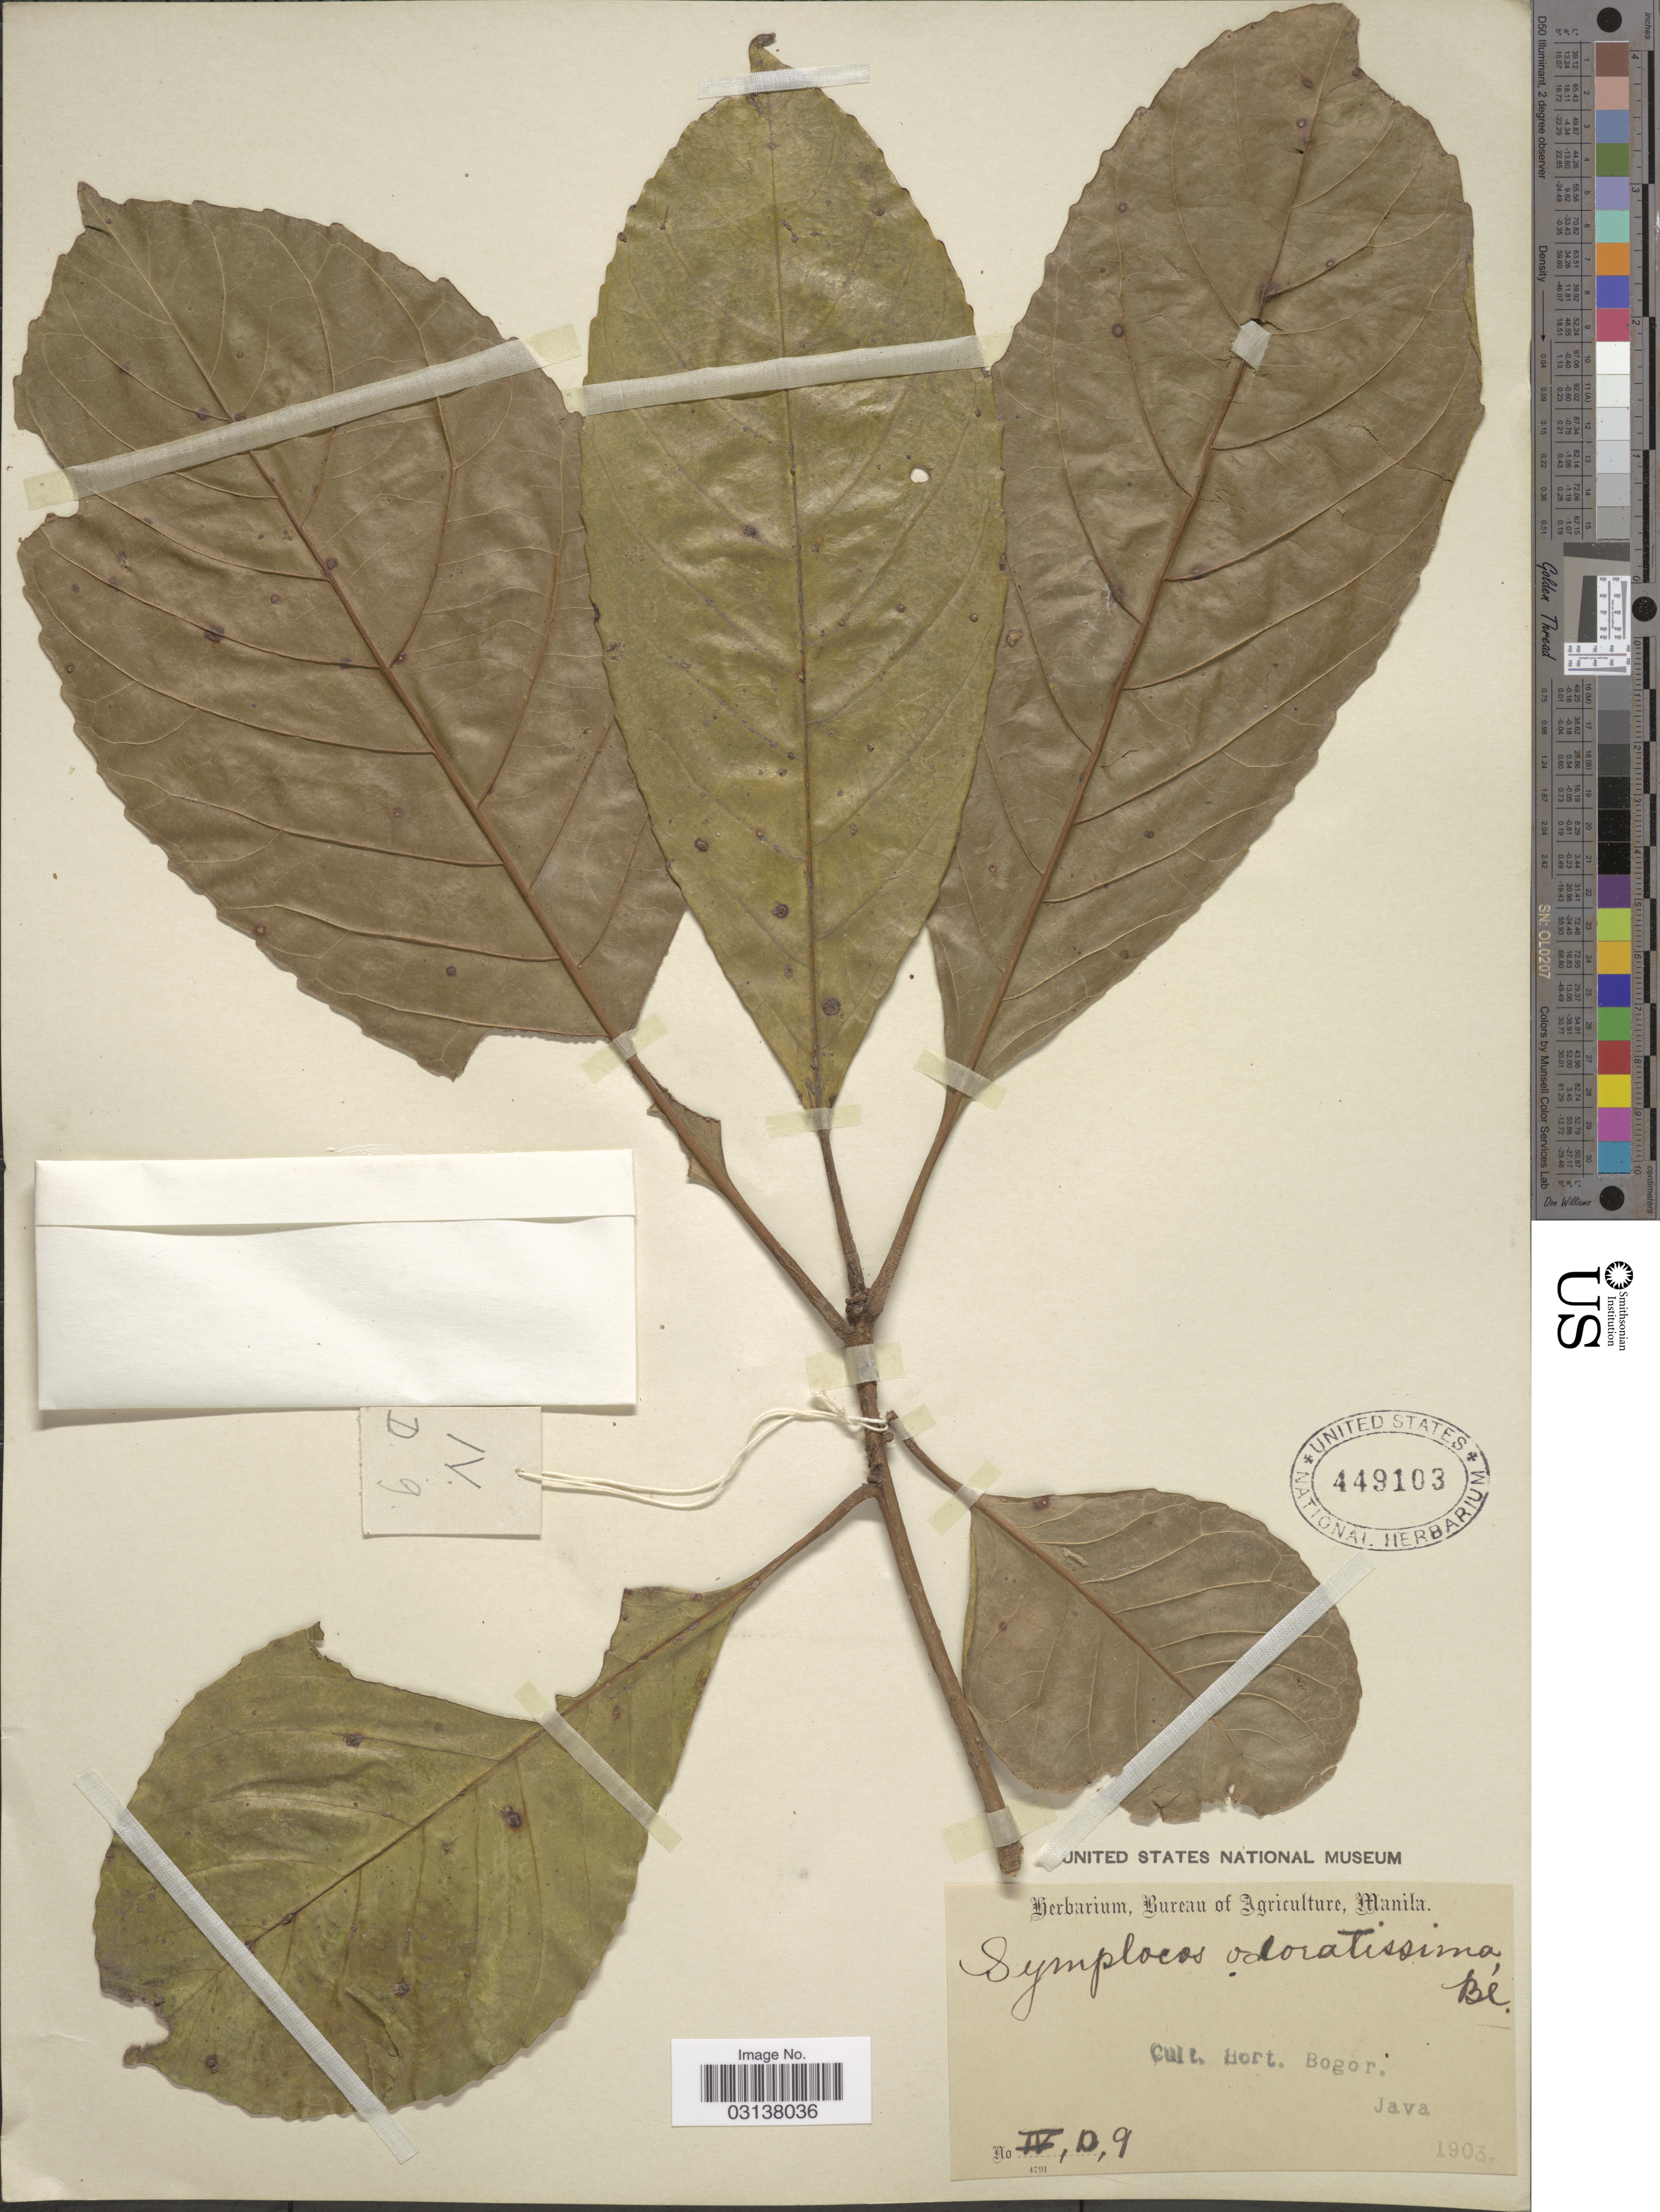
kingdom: Plantae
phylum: Tracheophyta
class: Magnoliopsida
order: Ericales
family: Symplocaceae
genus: Symplocos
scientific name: Symplocos odoratissima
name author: (Blume) Choisy ex Zoll.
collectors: Ex herb. Bureau of Agriculture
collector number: IV,D,9*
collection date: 1903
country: Indonesia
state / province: Java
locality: Cult. Hort. Bogor, Java.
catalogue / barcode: US 449103